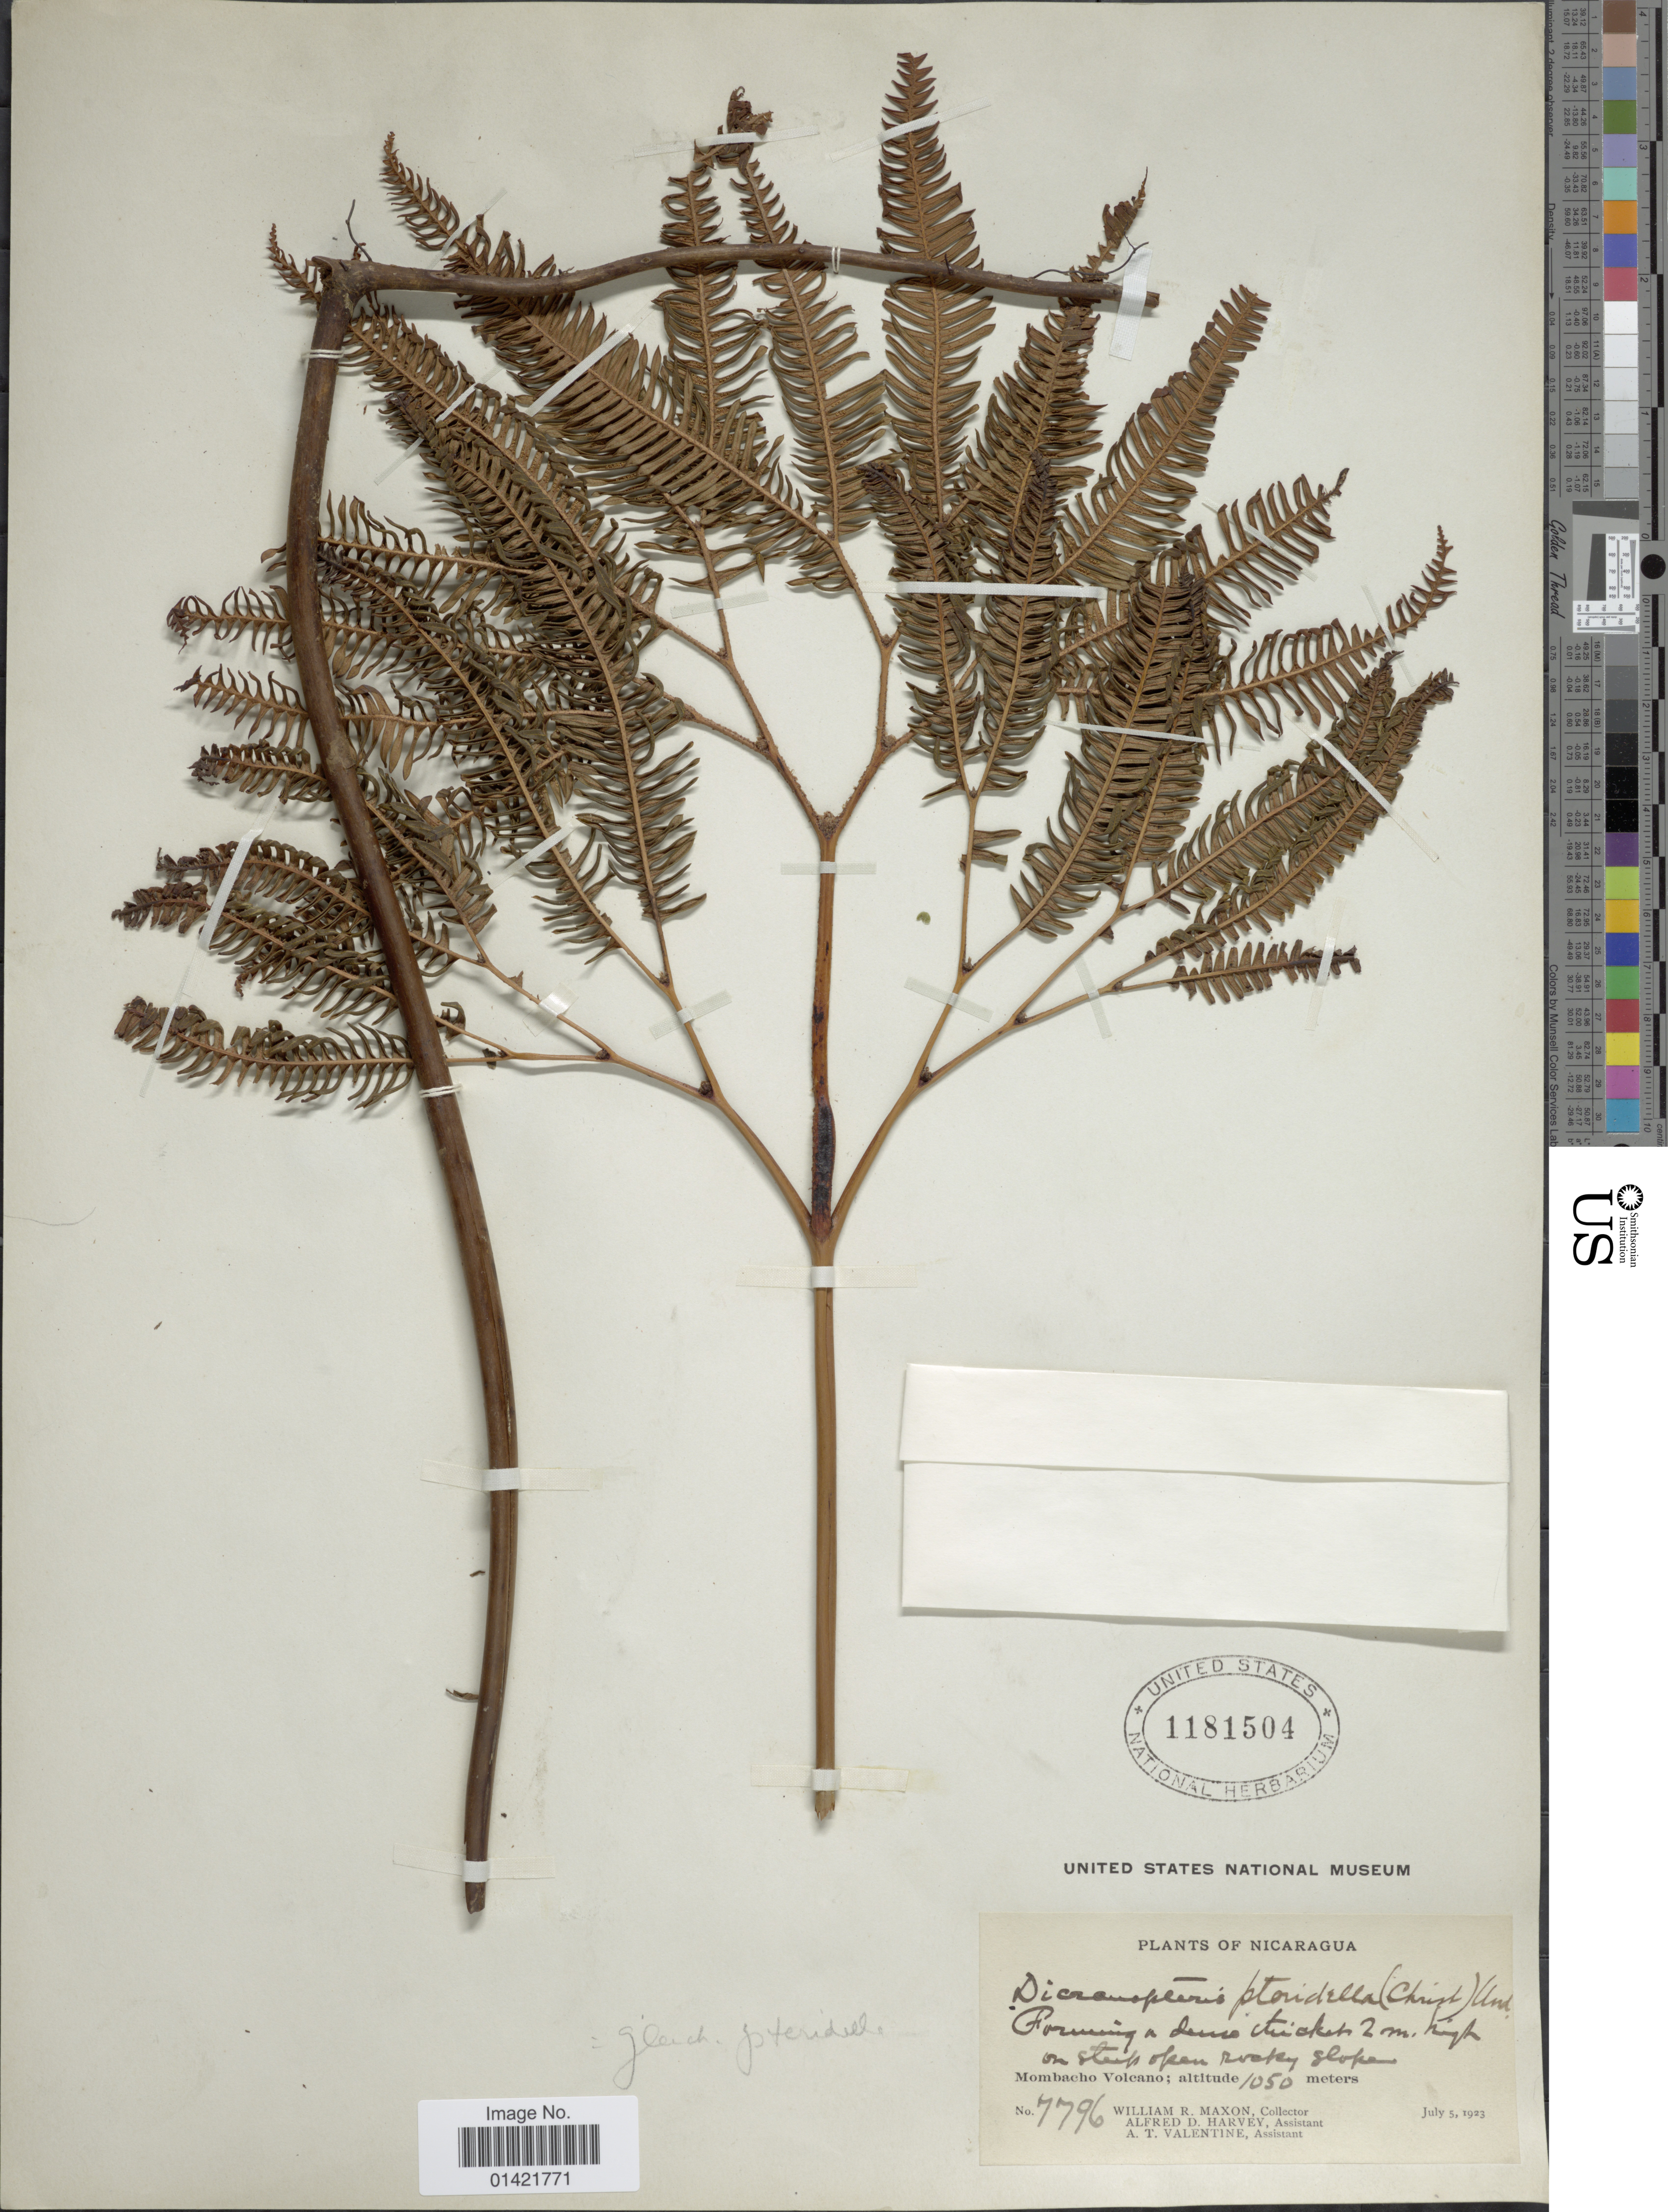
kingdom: Plantae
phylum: Tracheophyta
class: Polypodiopsida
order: Gleicheniales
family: Gleicheniaceae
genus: Sticherus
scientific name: Sticherus pteridellus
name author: (Christ) Copel.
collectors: W. R. Maxon, A. D. Harvey & A. Valentine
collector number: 7796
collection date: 1923-07-05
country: Nicaragua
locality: Mombacho Volcano. On steep open rocky slopes.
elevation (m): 1050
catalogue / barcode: US 1181504